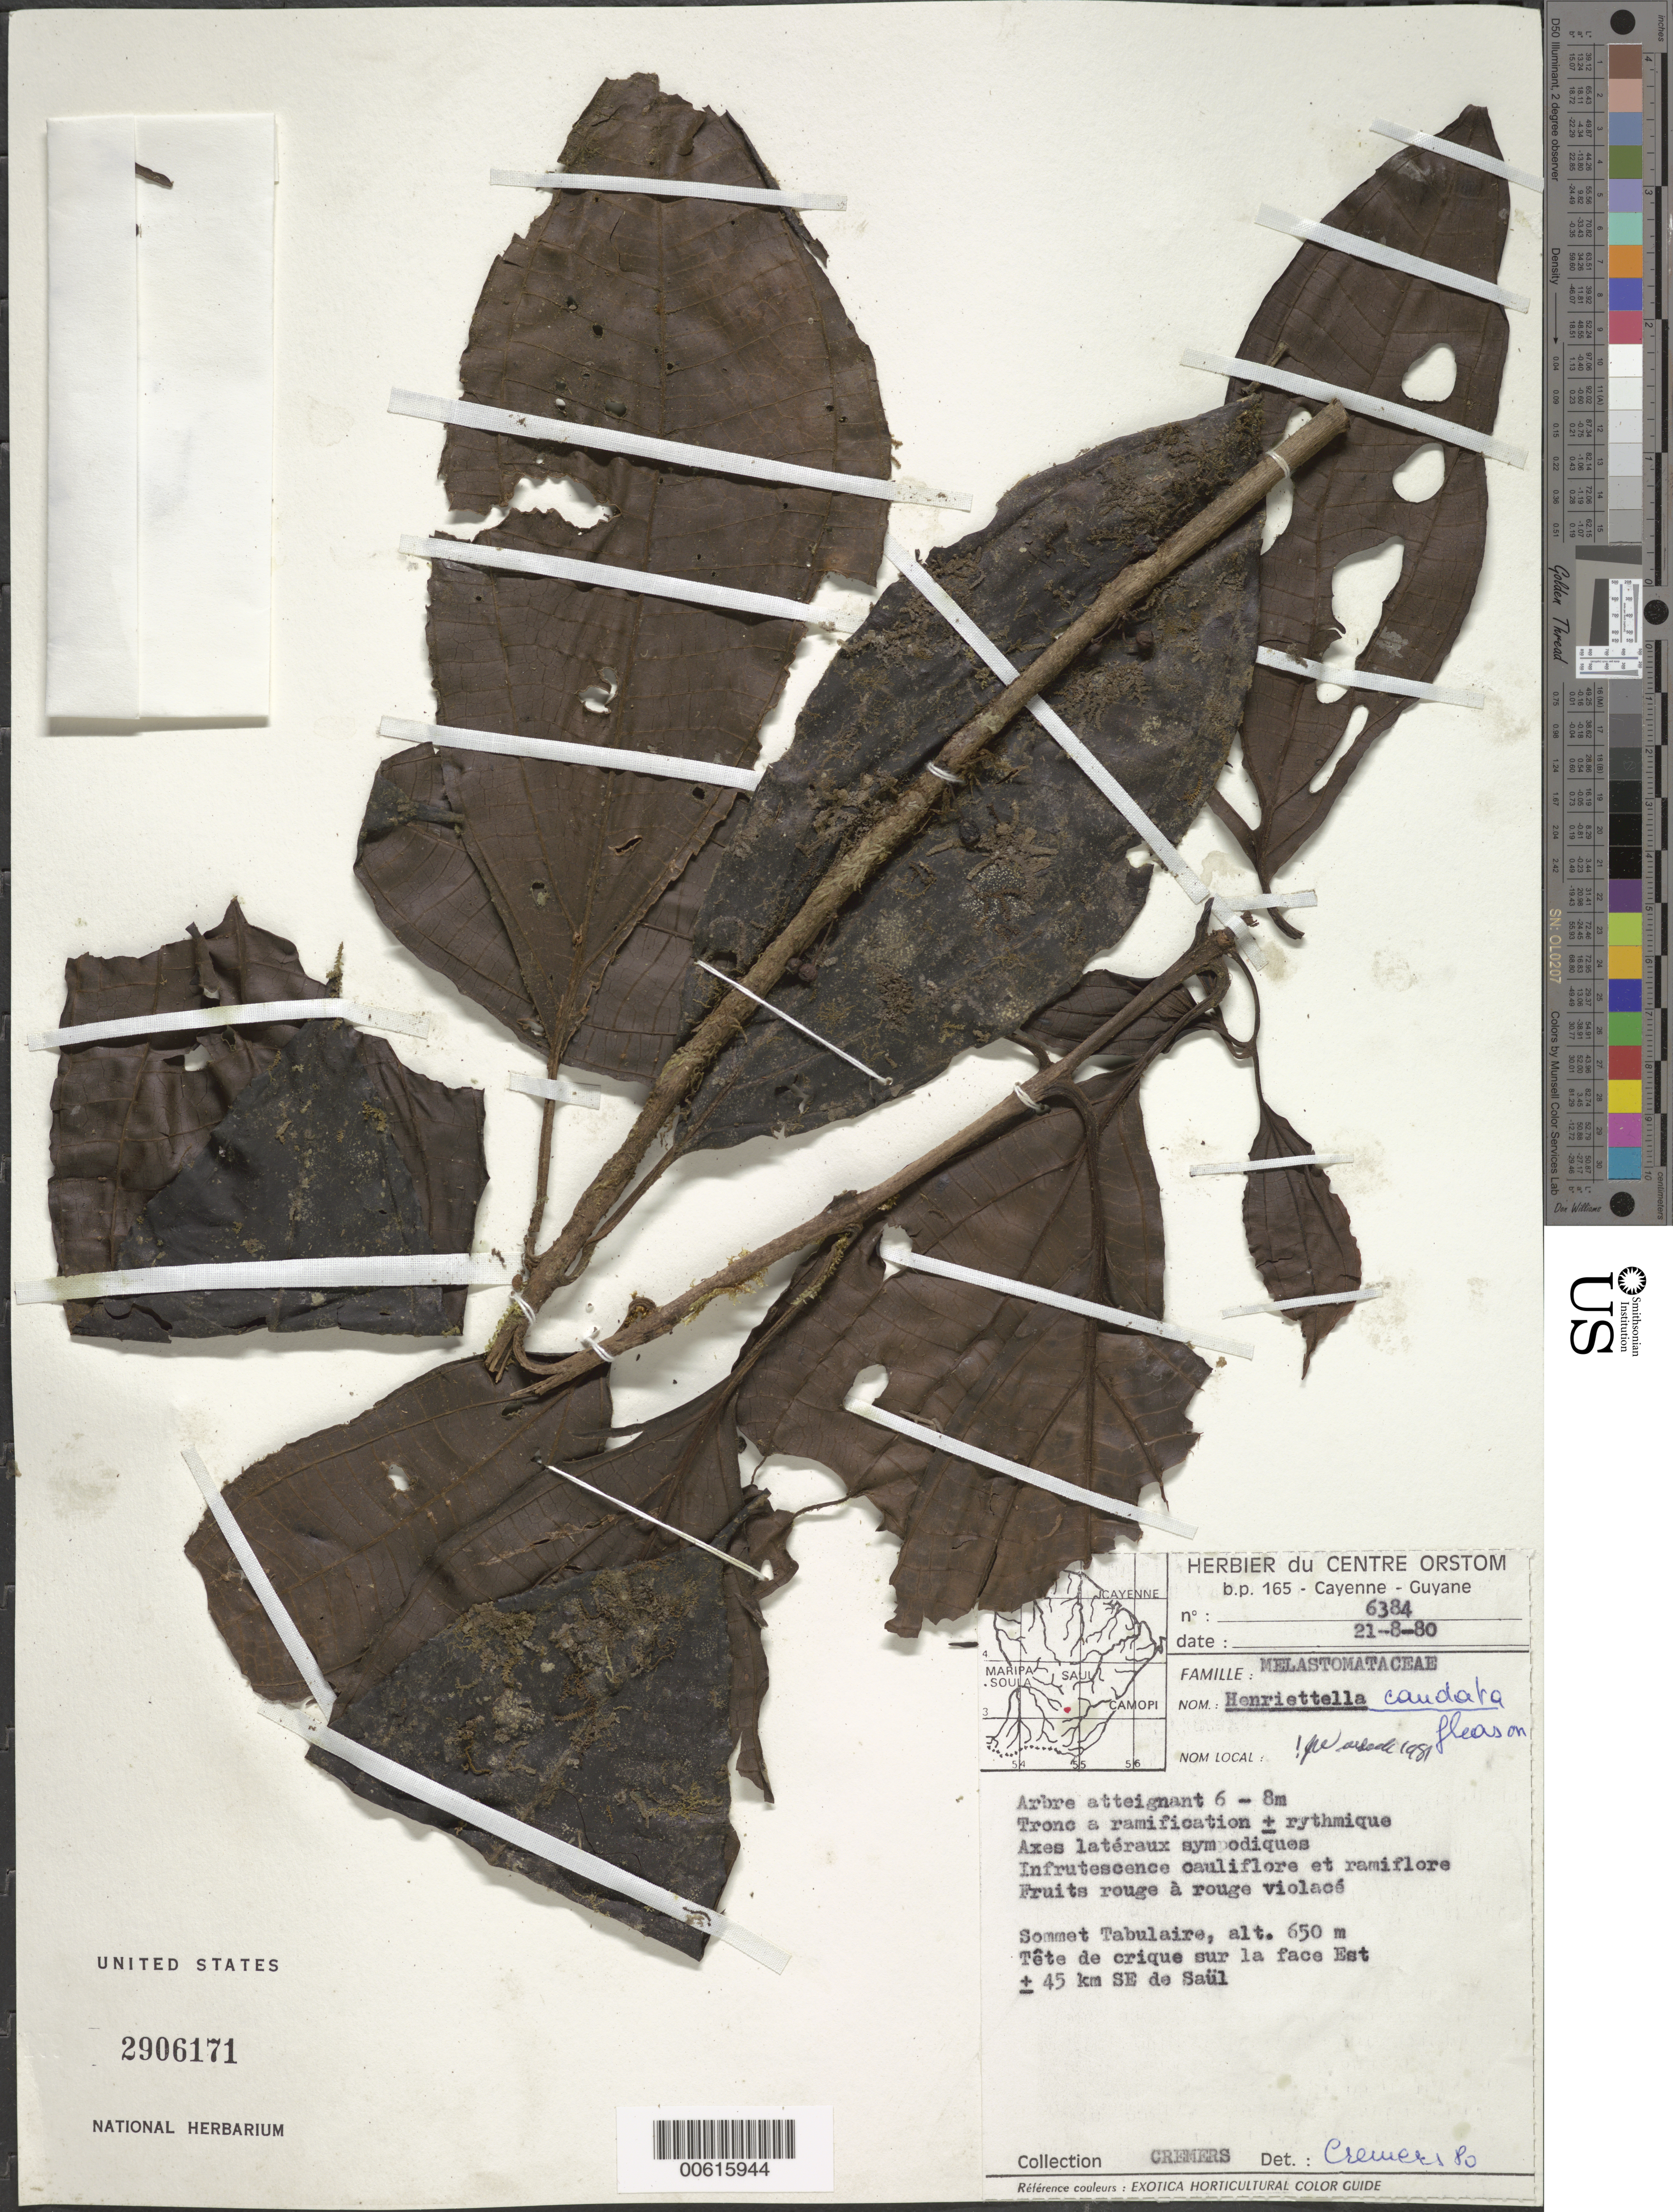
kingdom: Plantae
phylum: Tracheophyta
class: Magnoliopsida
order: Myrtales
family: Melastomataceae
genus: Henriettea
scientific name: Henriettea caudata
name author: (Gleason) Penneys et al.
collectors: G. Cremers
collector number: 6384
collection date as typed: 21-Aug-80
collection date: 1980-08-21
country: French Guiana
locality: Sommet Tabulaire, ± 45 km SE de Saül; région des Emérillons; tete de crique sur al face Est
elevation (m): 650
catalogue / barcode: US 2906171